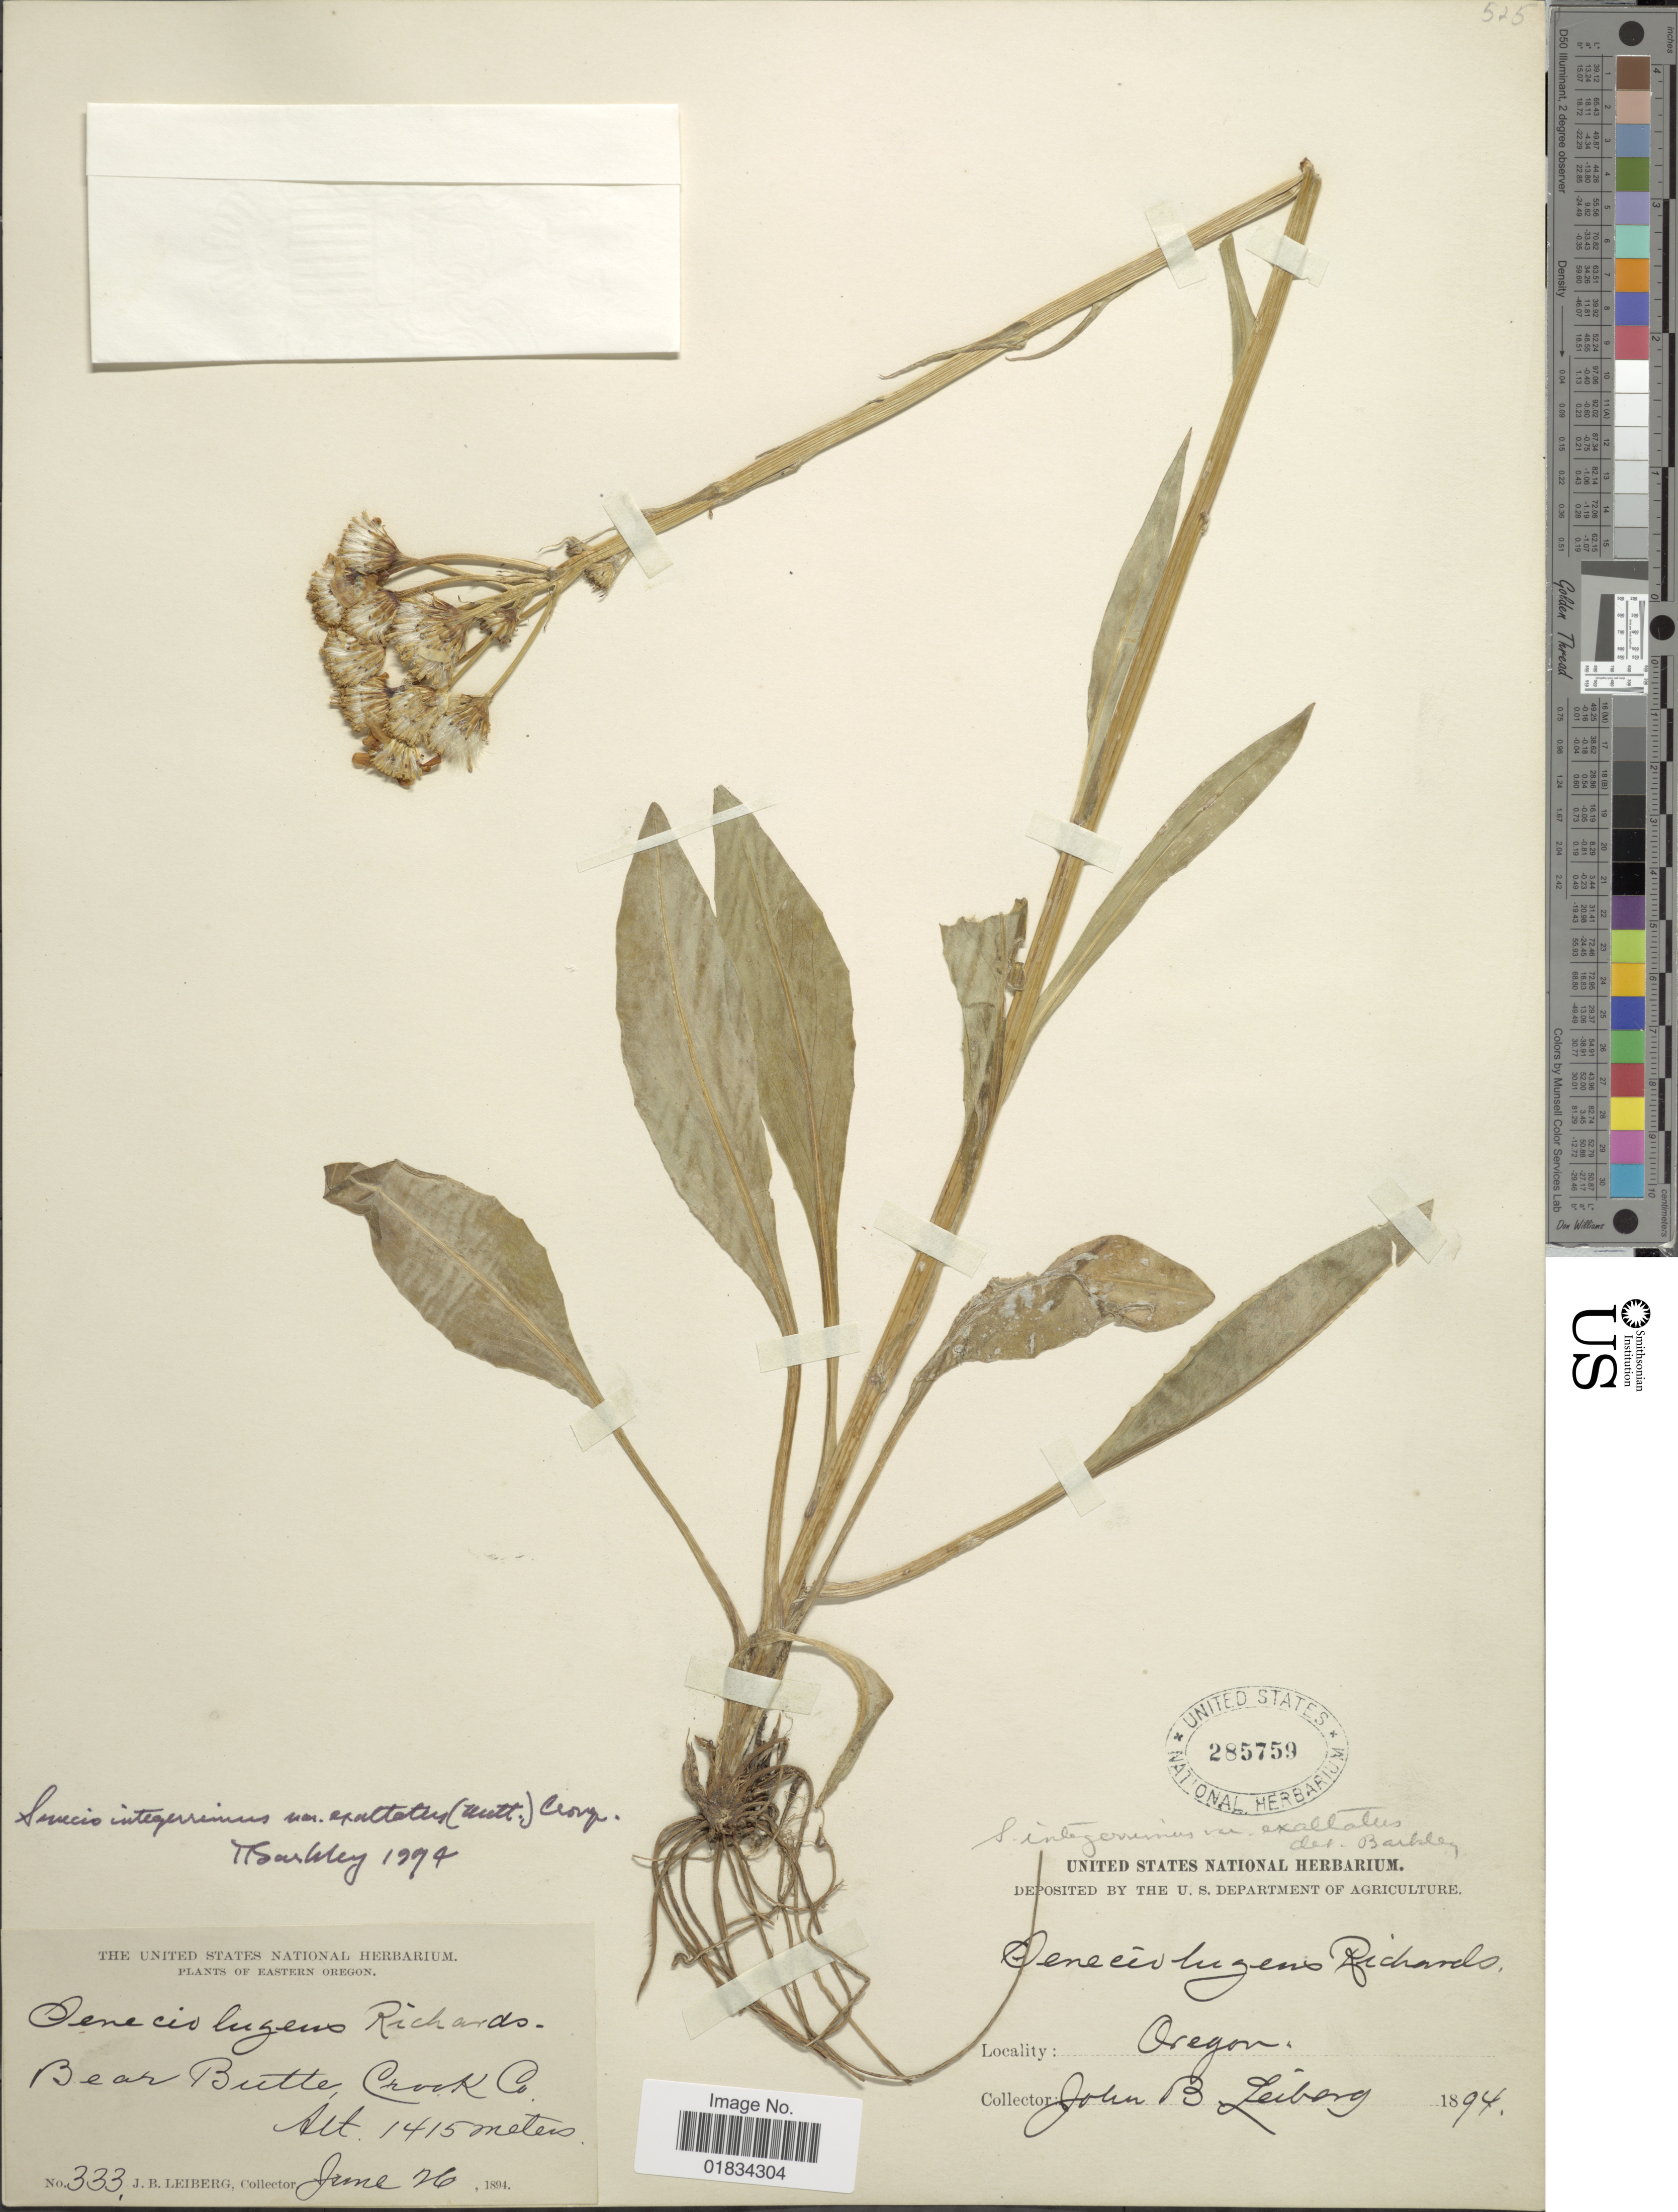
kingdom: Plantae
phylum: Tracheophyta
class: Magnoliopsida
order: Asterales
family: Asteraceae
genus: Senecio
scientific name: Senecio integerrimus var. exaltatus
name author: (Nutt.) Cronq.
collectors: J. B. Leiberg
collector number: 333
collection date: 1894-06-26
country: United States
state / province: Oregon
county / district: Crook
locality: Eastern Oregon, Bear Butte, Crook Co.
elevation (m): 1415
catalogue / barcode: US 285759